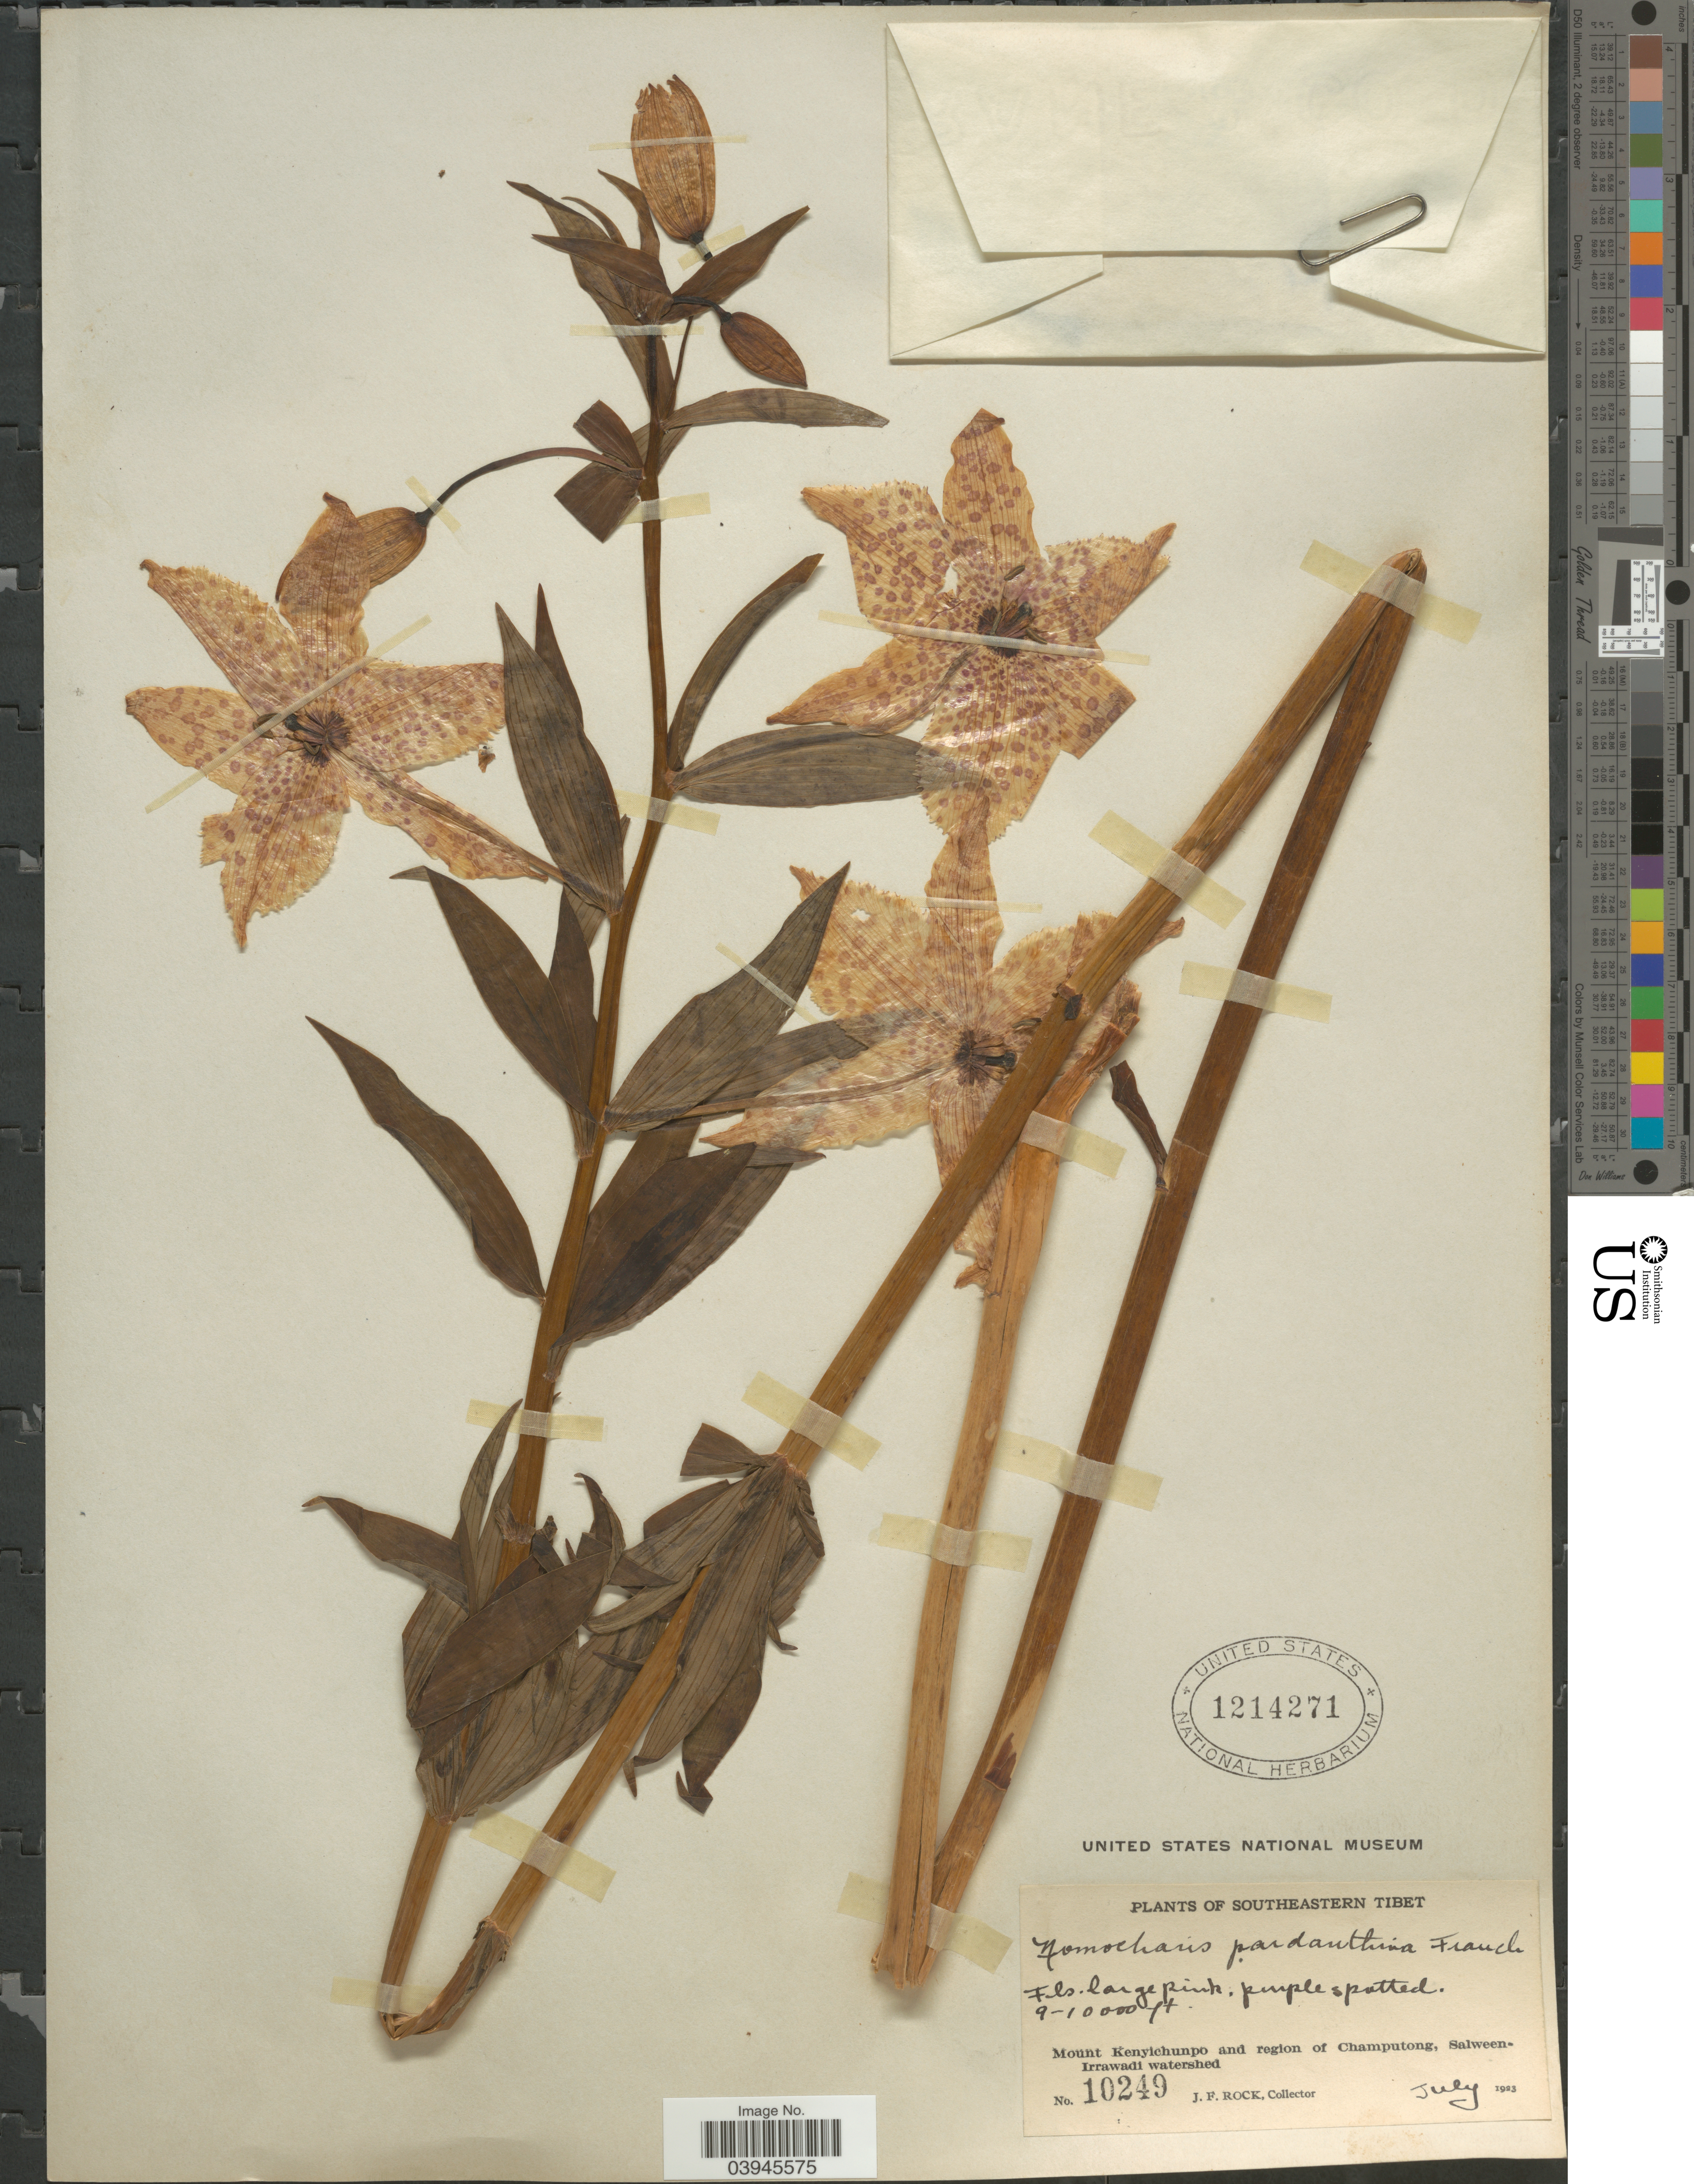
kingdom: Plantae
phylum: Tracheophyta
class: Liliopsida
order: Liliales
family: Liliaceae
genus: Lilium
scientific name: Lilium pardanthinum ined., 9/2021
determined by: Strong, Mark T., (BOT), Smithsonian Institution - National Museum of Natural History (UNITED STATES)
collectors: J. Rock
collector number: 10249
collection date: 1923-07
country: China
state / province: Xizang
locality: Southeastern Tibet. Mount Kenyichunpo and region of Champutong, Salween-Irrawadi watershed.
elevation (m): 2743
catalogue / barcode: US 1214271